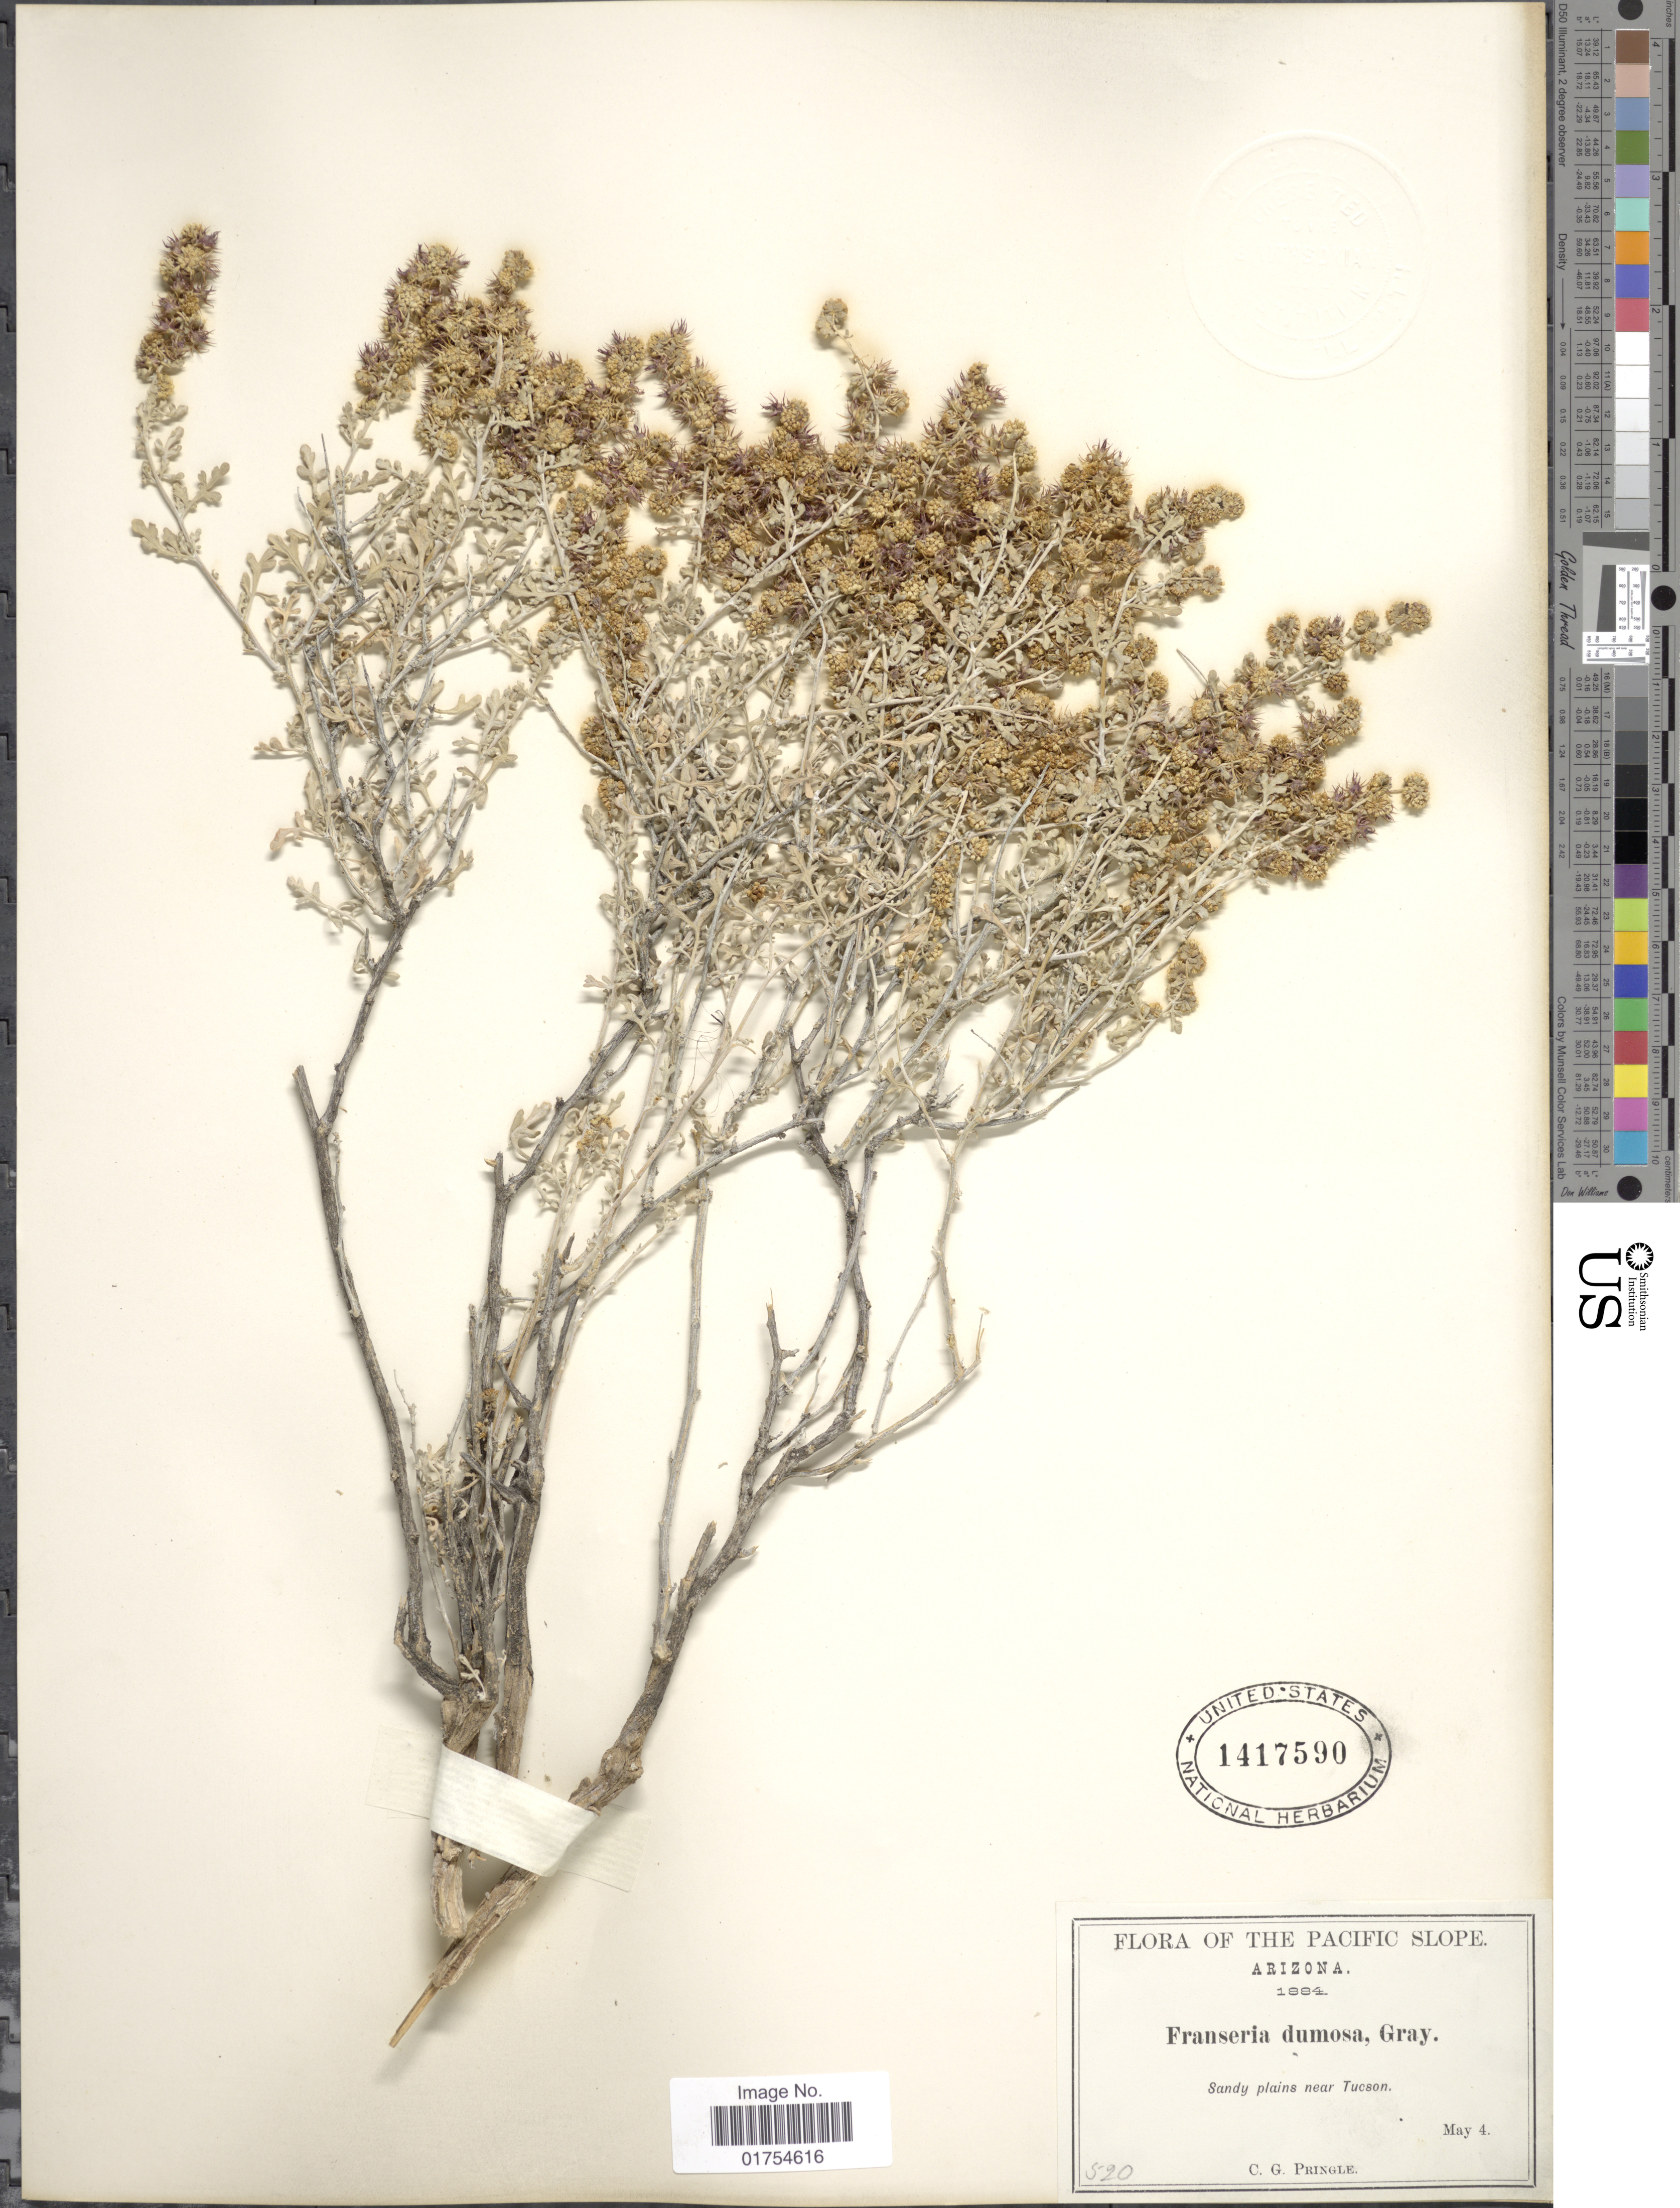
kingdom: Plantae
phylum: Tracheophyta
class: Magnoliopsida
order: Asterales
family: Asteraceae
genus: Franseria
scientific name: Franseria dumosa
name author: A. Gray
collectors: C. G. Pringle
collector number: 520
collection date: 1884-05-04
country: United States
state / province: Arizona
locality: The Pacific Slope, Sandy plains near Tucson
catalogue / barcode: US 1417590